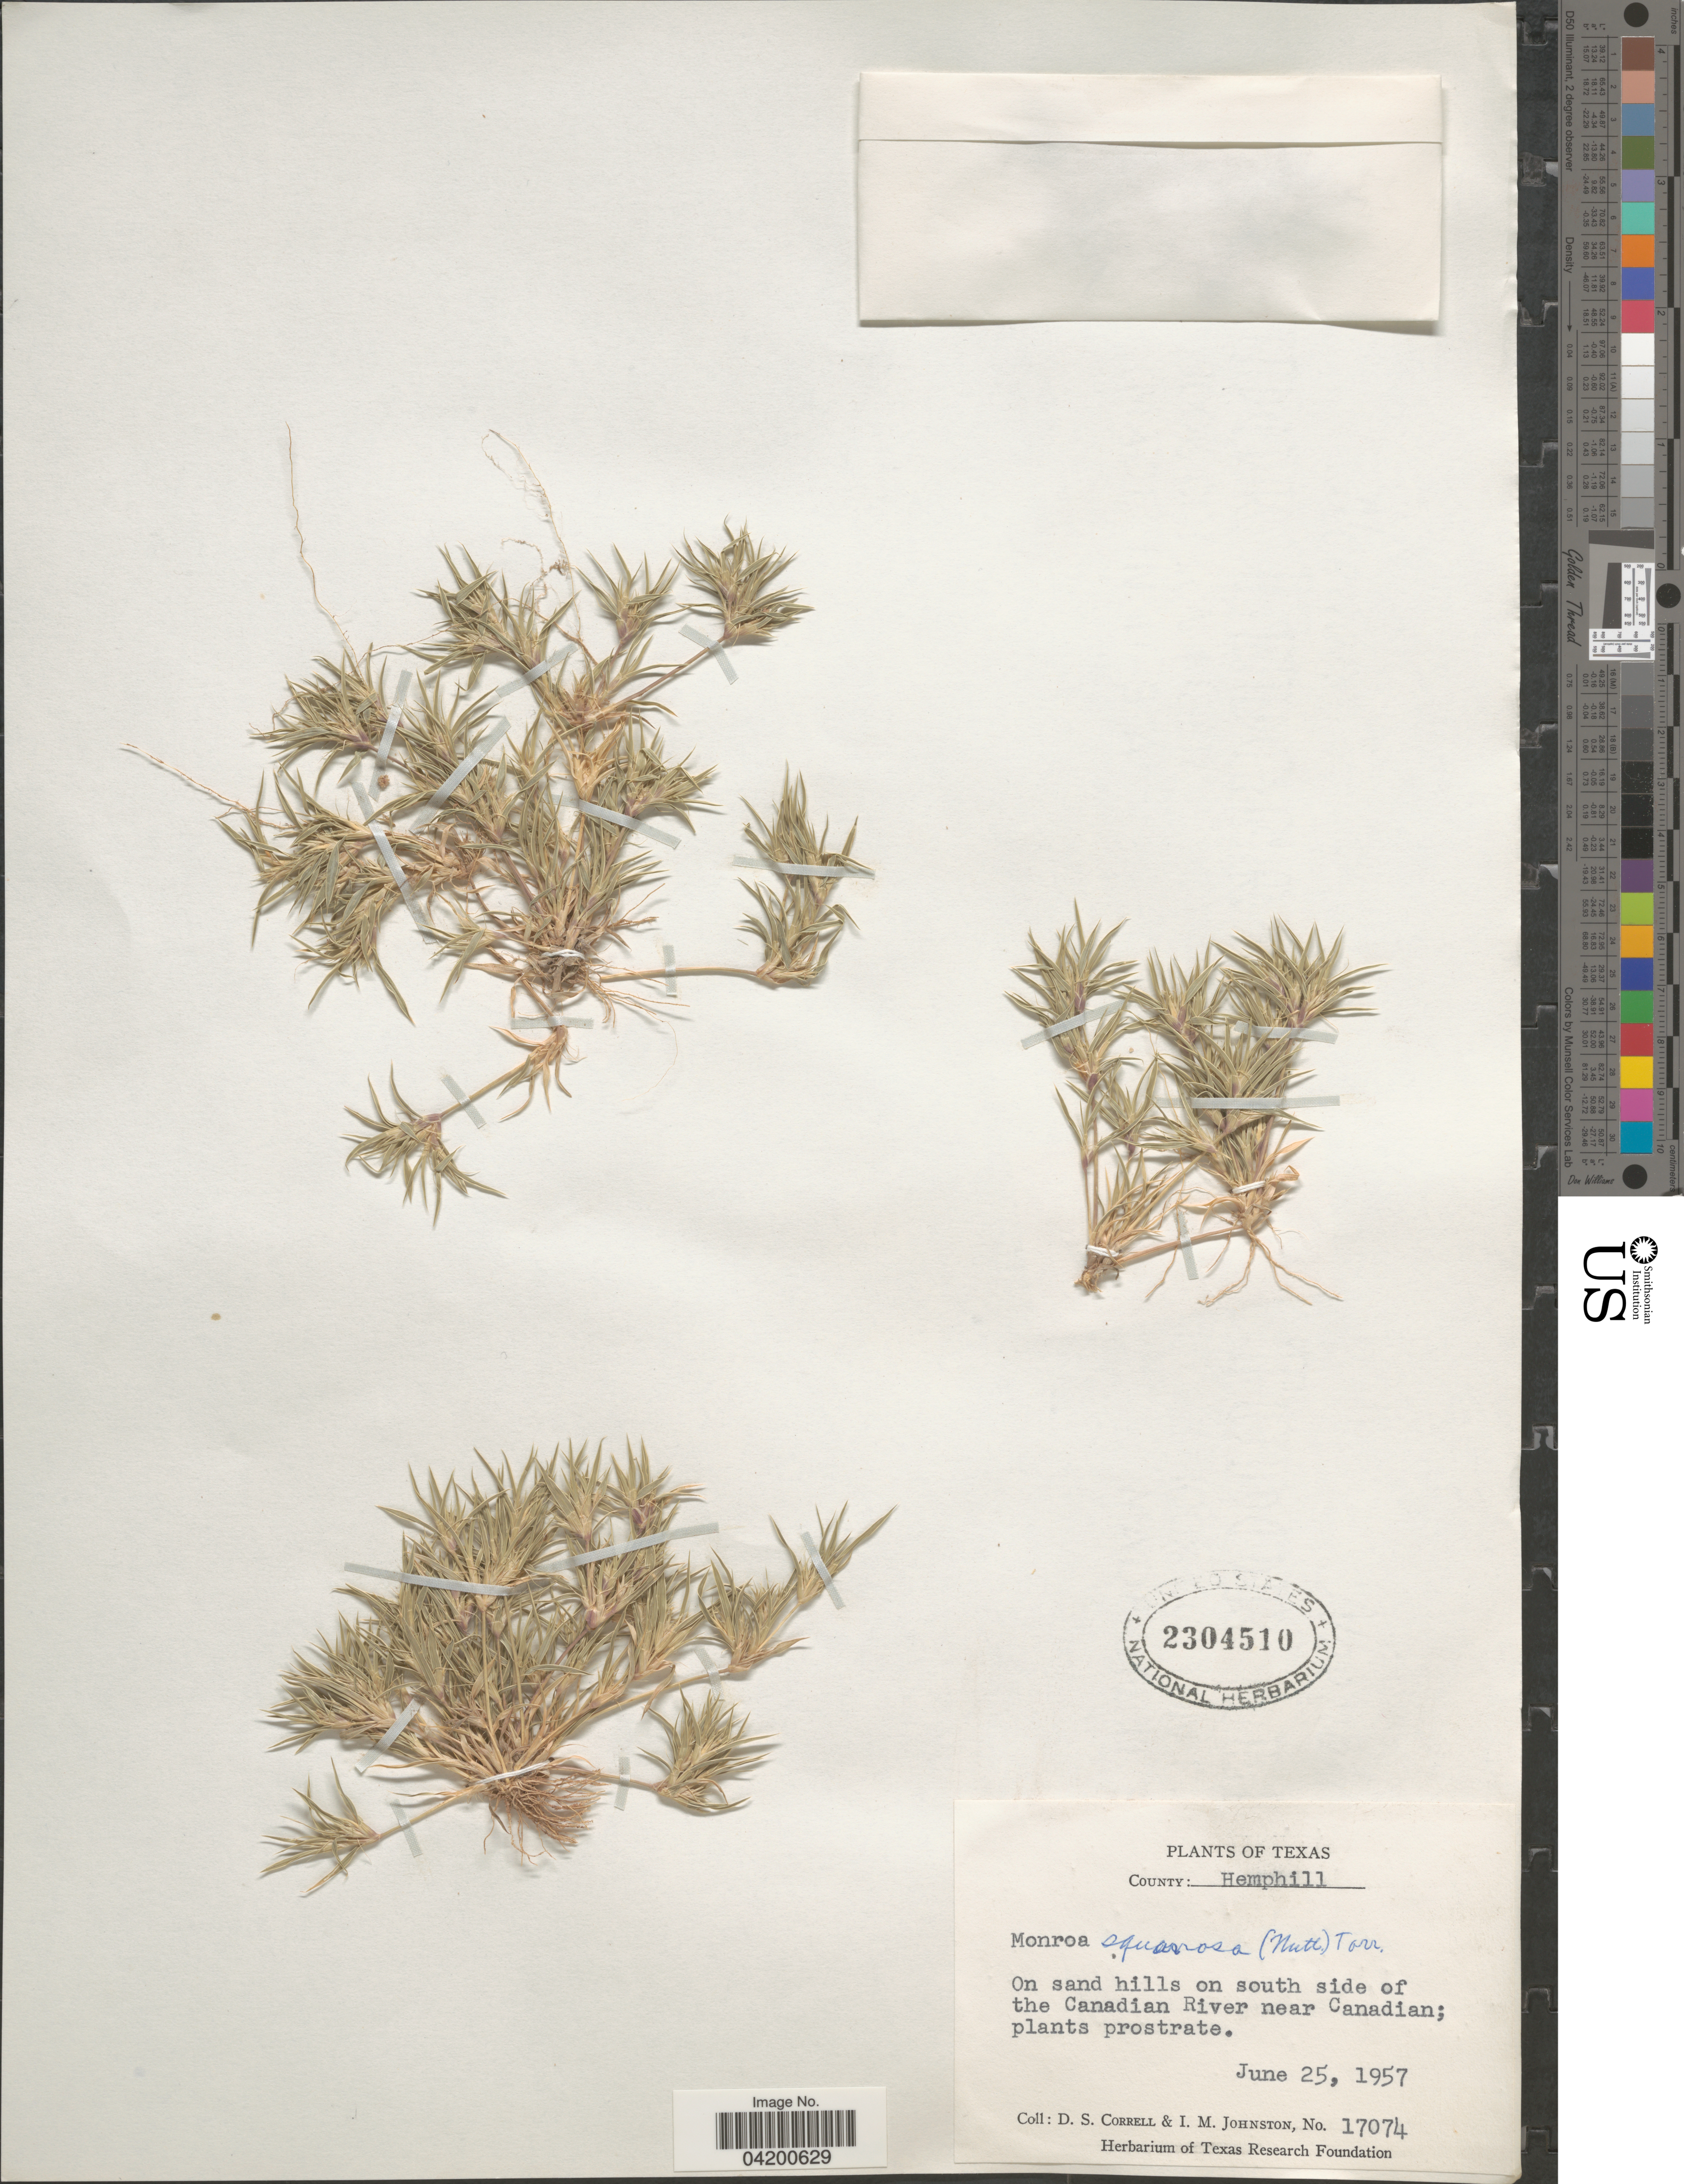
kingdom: Plantae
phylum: Tracheophyta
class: Liliopsida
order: Poales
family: Poaceae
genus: Munroa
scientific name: Munroa squarrosa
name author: (Nutt.) Torr.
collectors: D. S. Correll & I.M. Johnston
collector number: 17074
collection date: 1957-06-25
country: United States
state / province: Texas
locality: County: Hemphill. On sand hills on south side of the Canadian River near Canadian.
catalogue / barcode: US 2304510